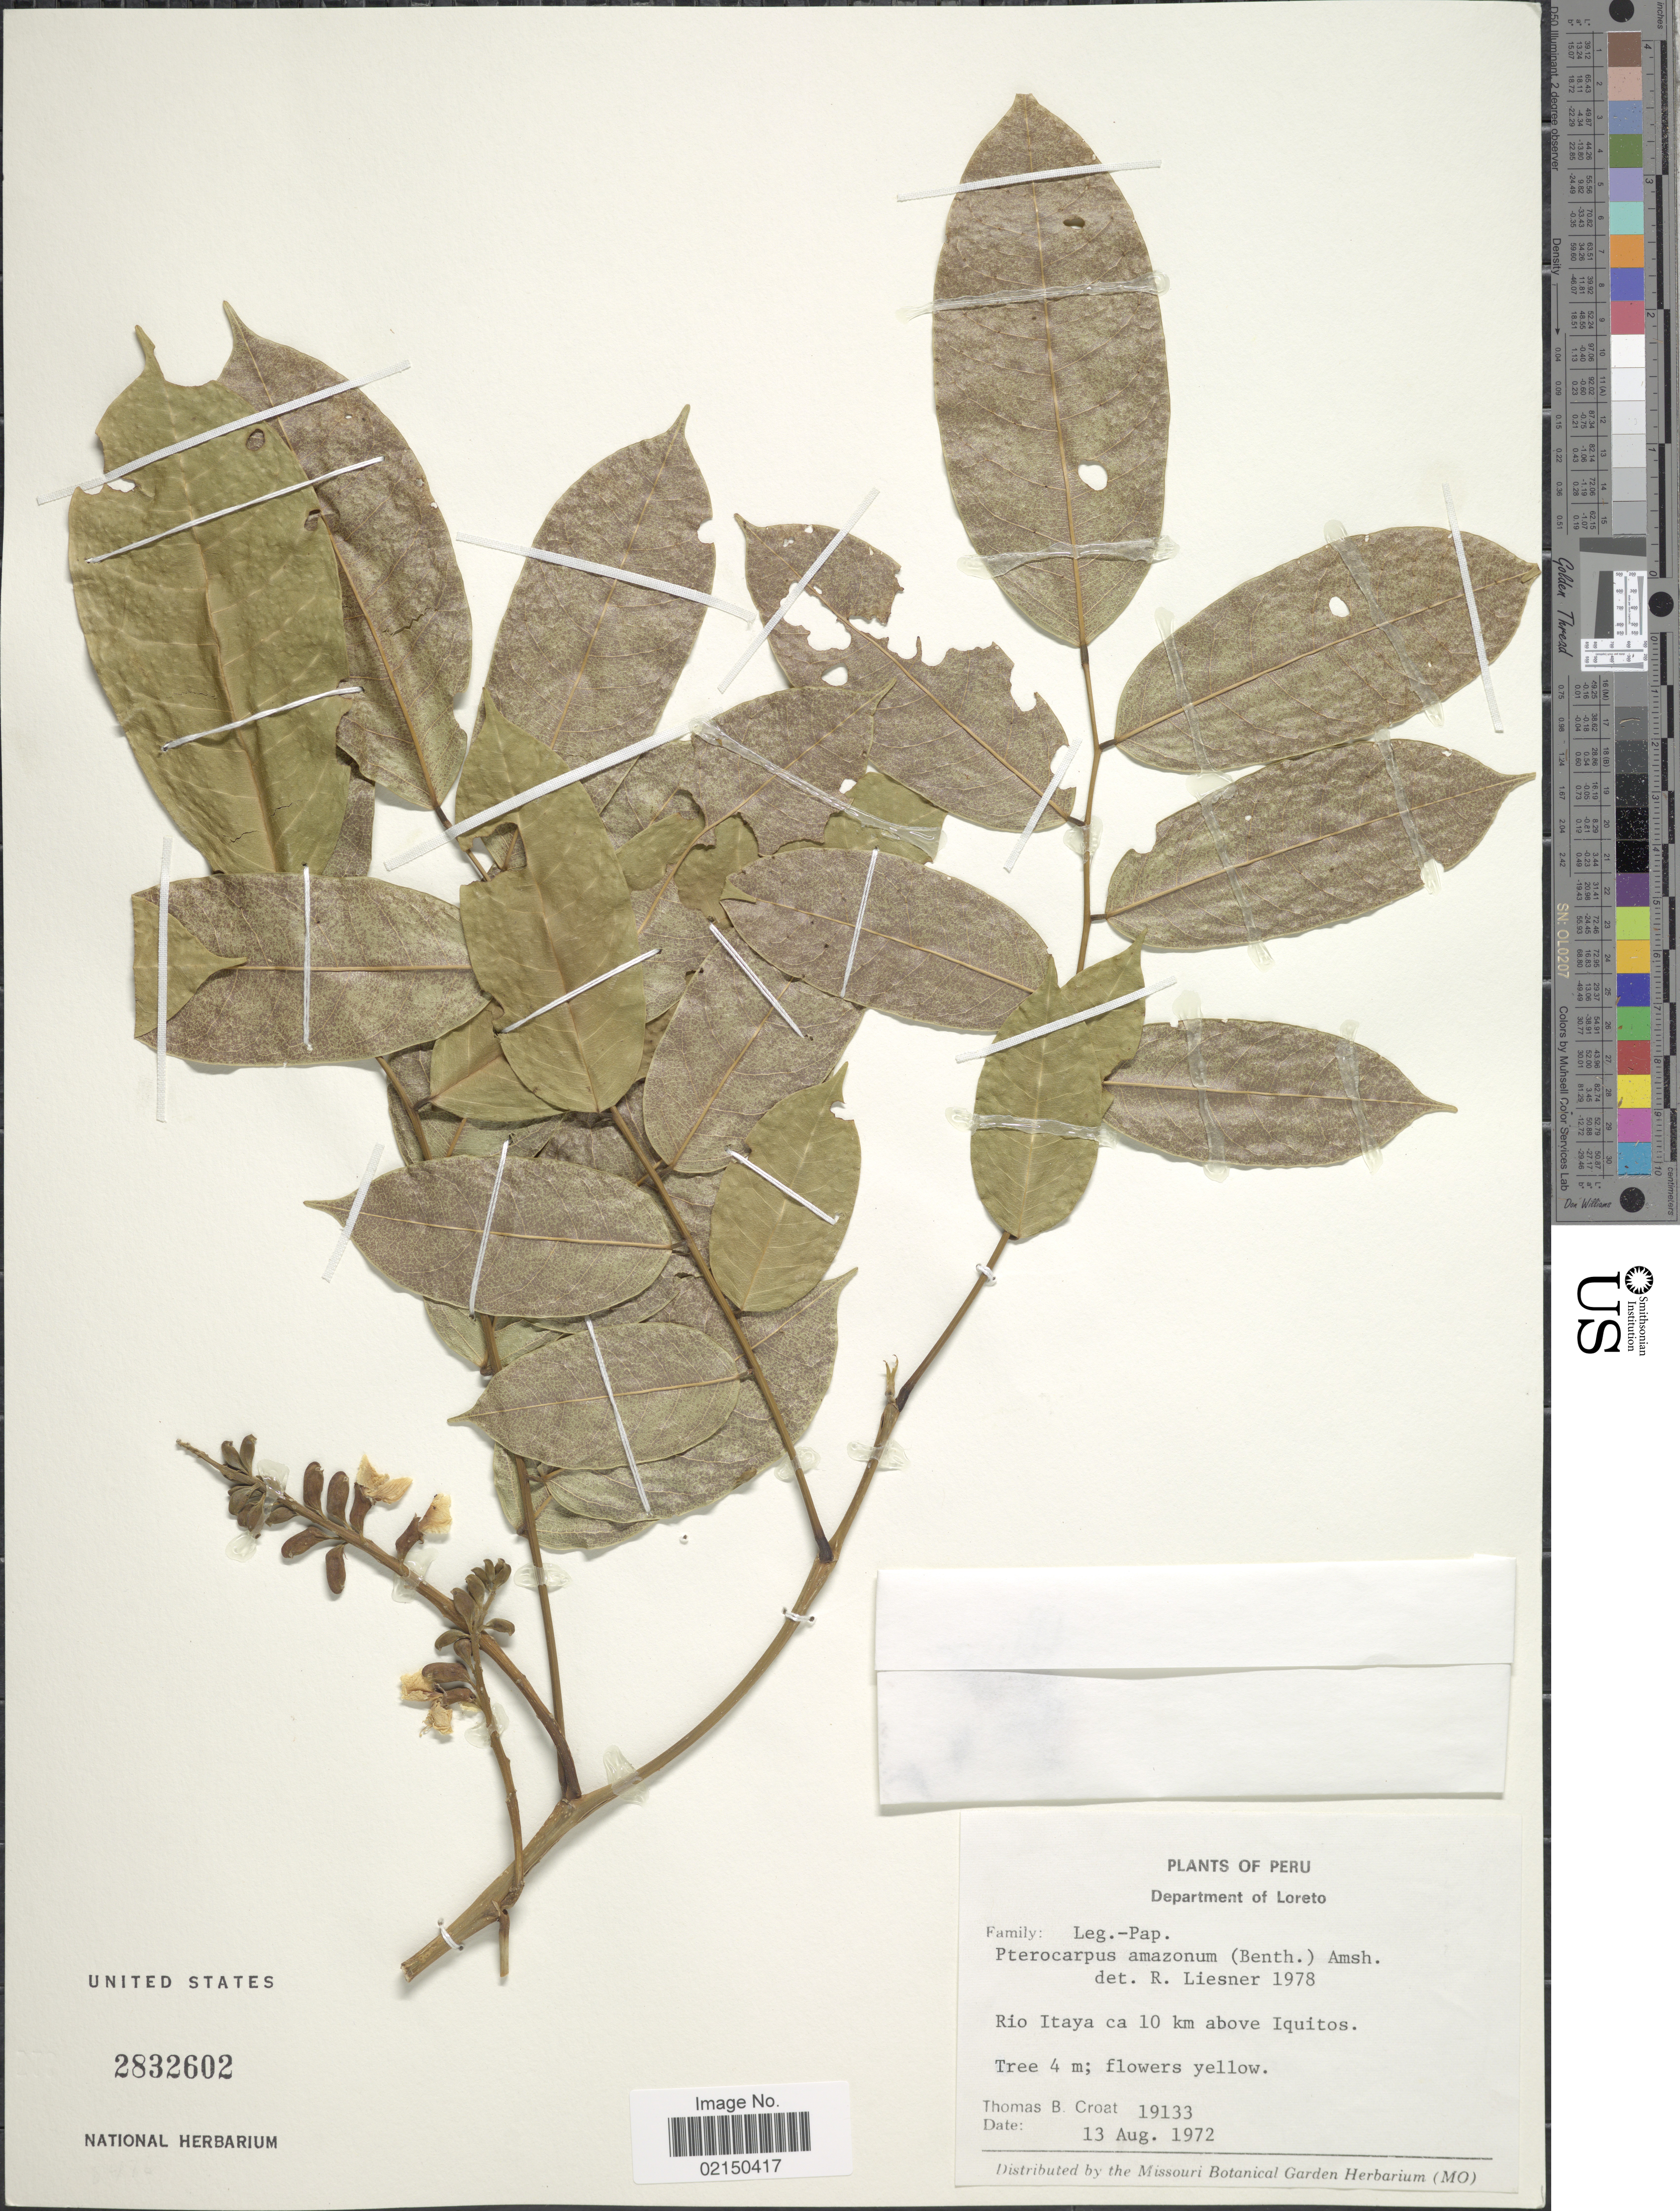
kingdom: Plantae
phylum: Tracheophyta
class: Magnoliopsida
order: Fabales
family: Fabaceae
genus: Pterocarpus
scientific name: Pterocarpus amazonum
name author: (Benth.) Amshoff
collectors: T. B. Croat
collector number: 19133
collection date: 1972-08-13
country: Peru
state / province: Loreto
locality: Rio Itaya ca 10 km above Iquitos.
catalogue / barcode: US 2832602